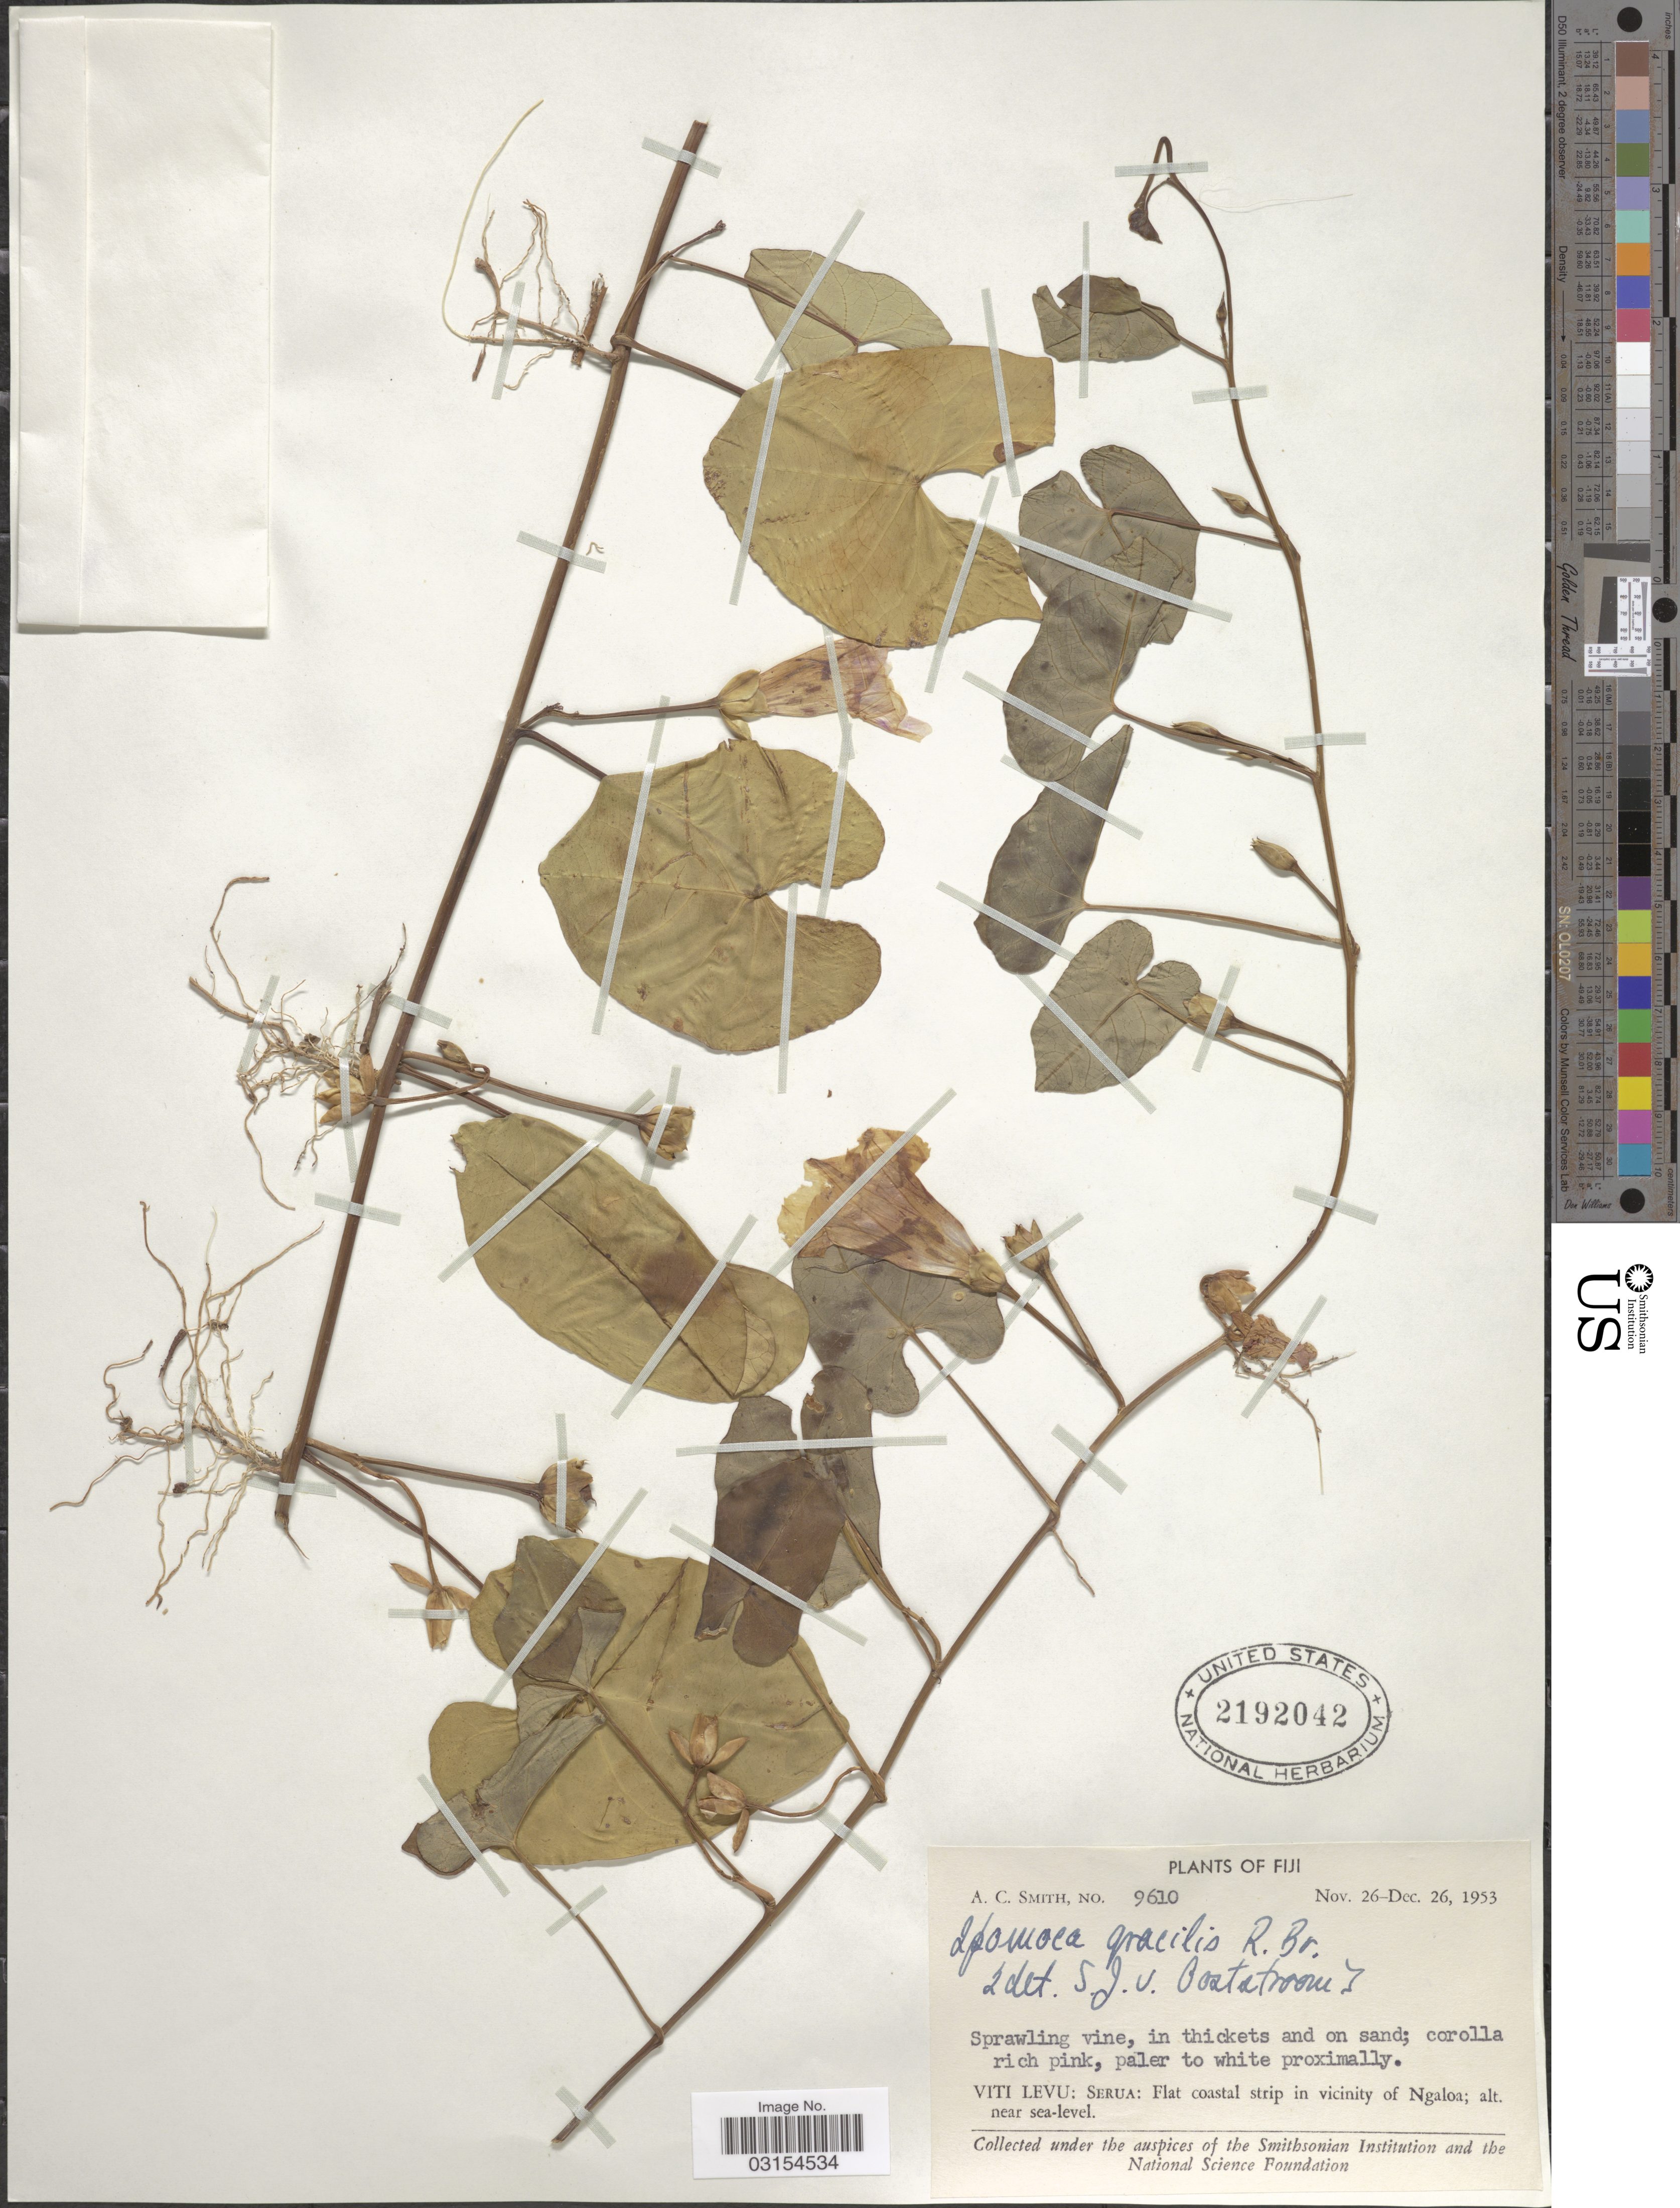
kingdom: Plantae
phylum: Tracheophyta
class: Magnoliopsida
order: Solanales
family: Convolvulaceae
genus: Ipomoea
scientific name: Ipomoea littoralis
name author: Blume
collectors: A. C. Smith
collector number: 9610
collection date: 1953-11-26/1953-12-26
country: Fiji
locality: Viti Levu: Serua: Flat coastal strip in vicinity of Ngaloa.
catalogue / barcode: US 2192042